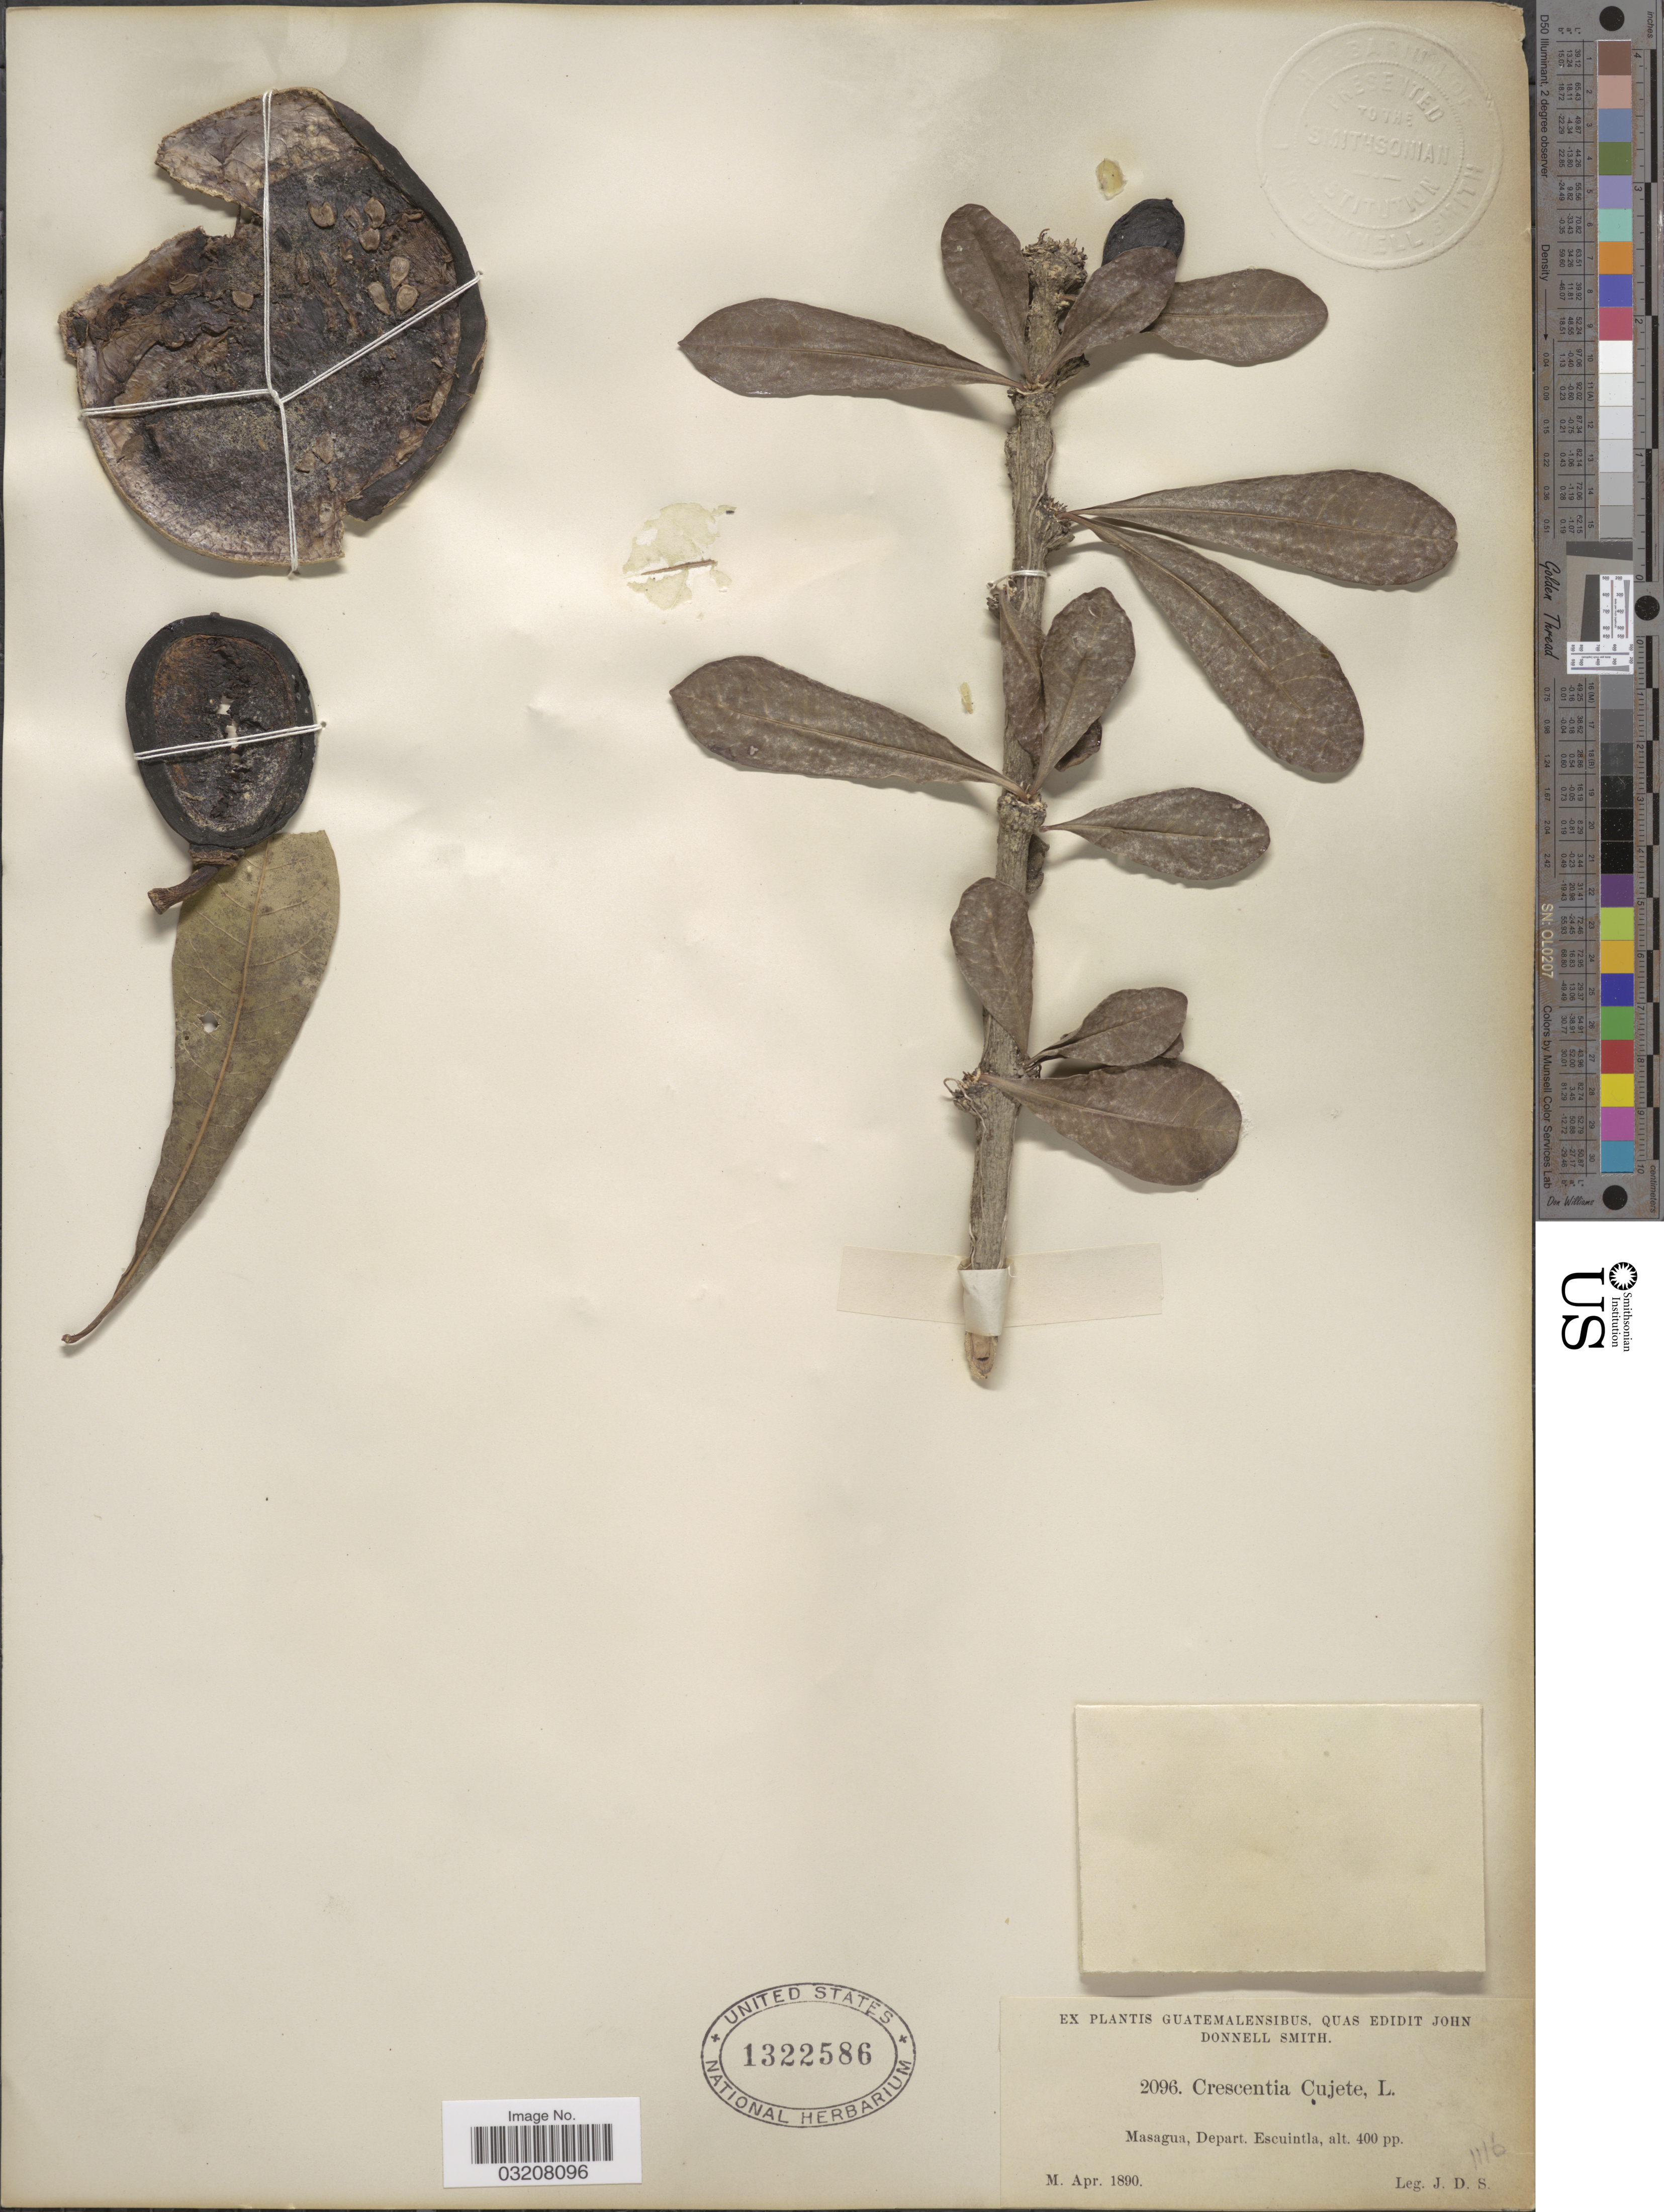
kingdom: Plantae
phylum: Tracheophyta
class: Magnoliopsida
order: Lamiales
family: Bignoniaceae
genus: Crescentia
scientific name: Crescentia cujete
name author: L.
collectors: J. Donnell Smith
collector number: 2096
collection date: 1890-04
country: Guatemala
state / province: Escuintla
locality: Masagua, Depart. Escuintla.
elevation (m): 122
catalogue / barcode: US 1322586